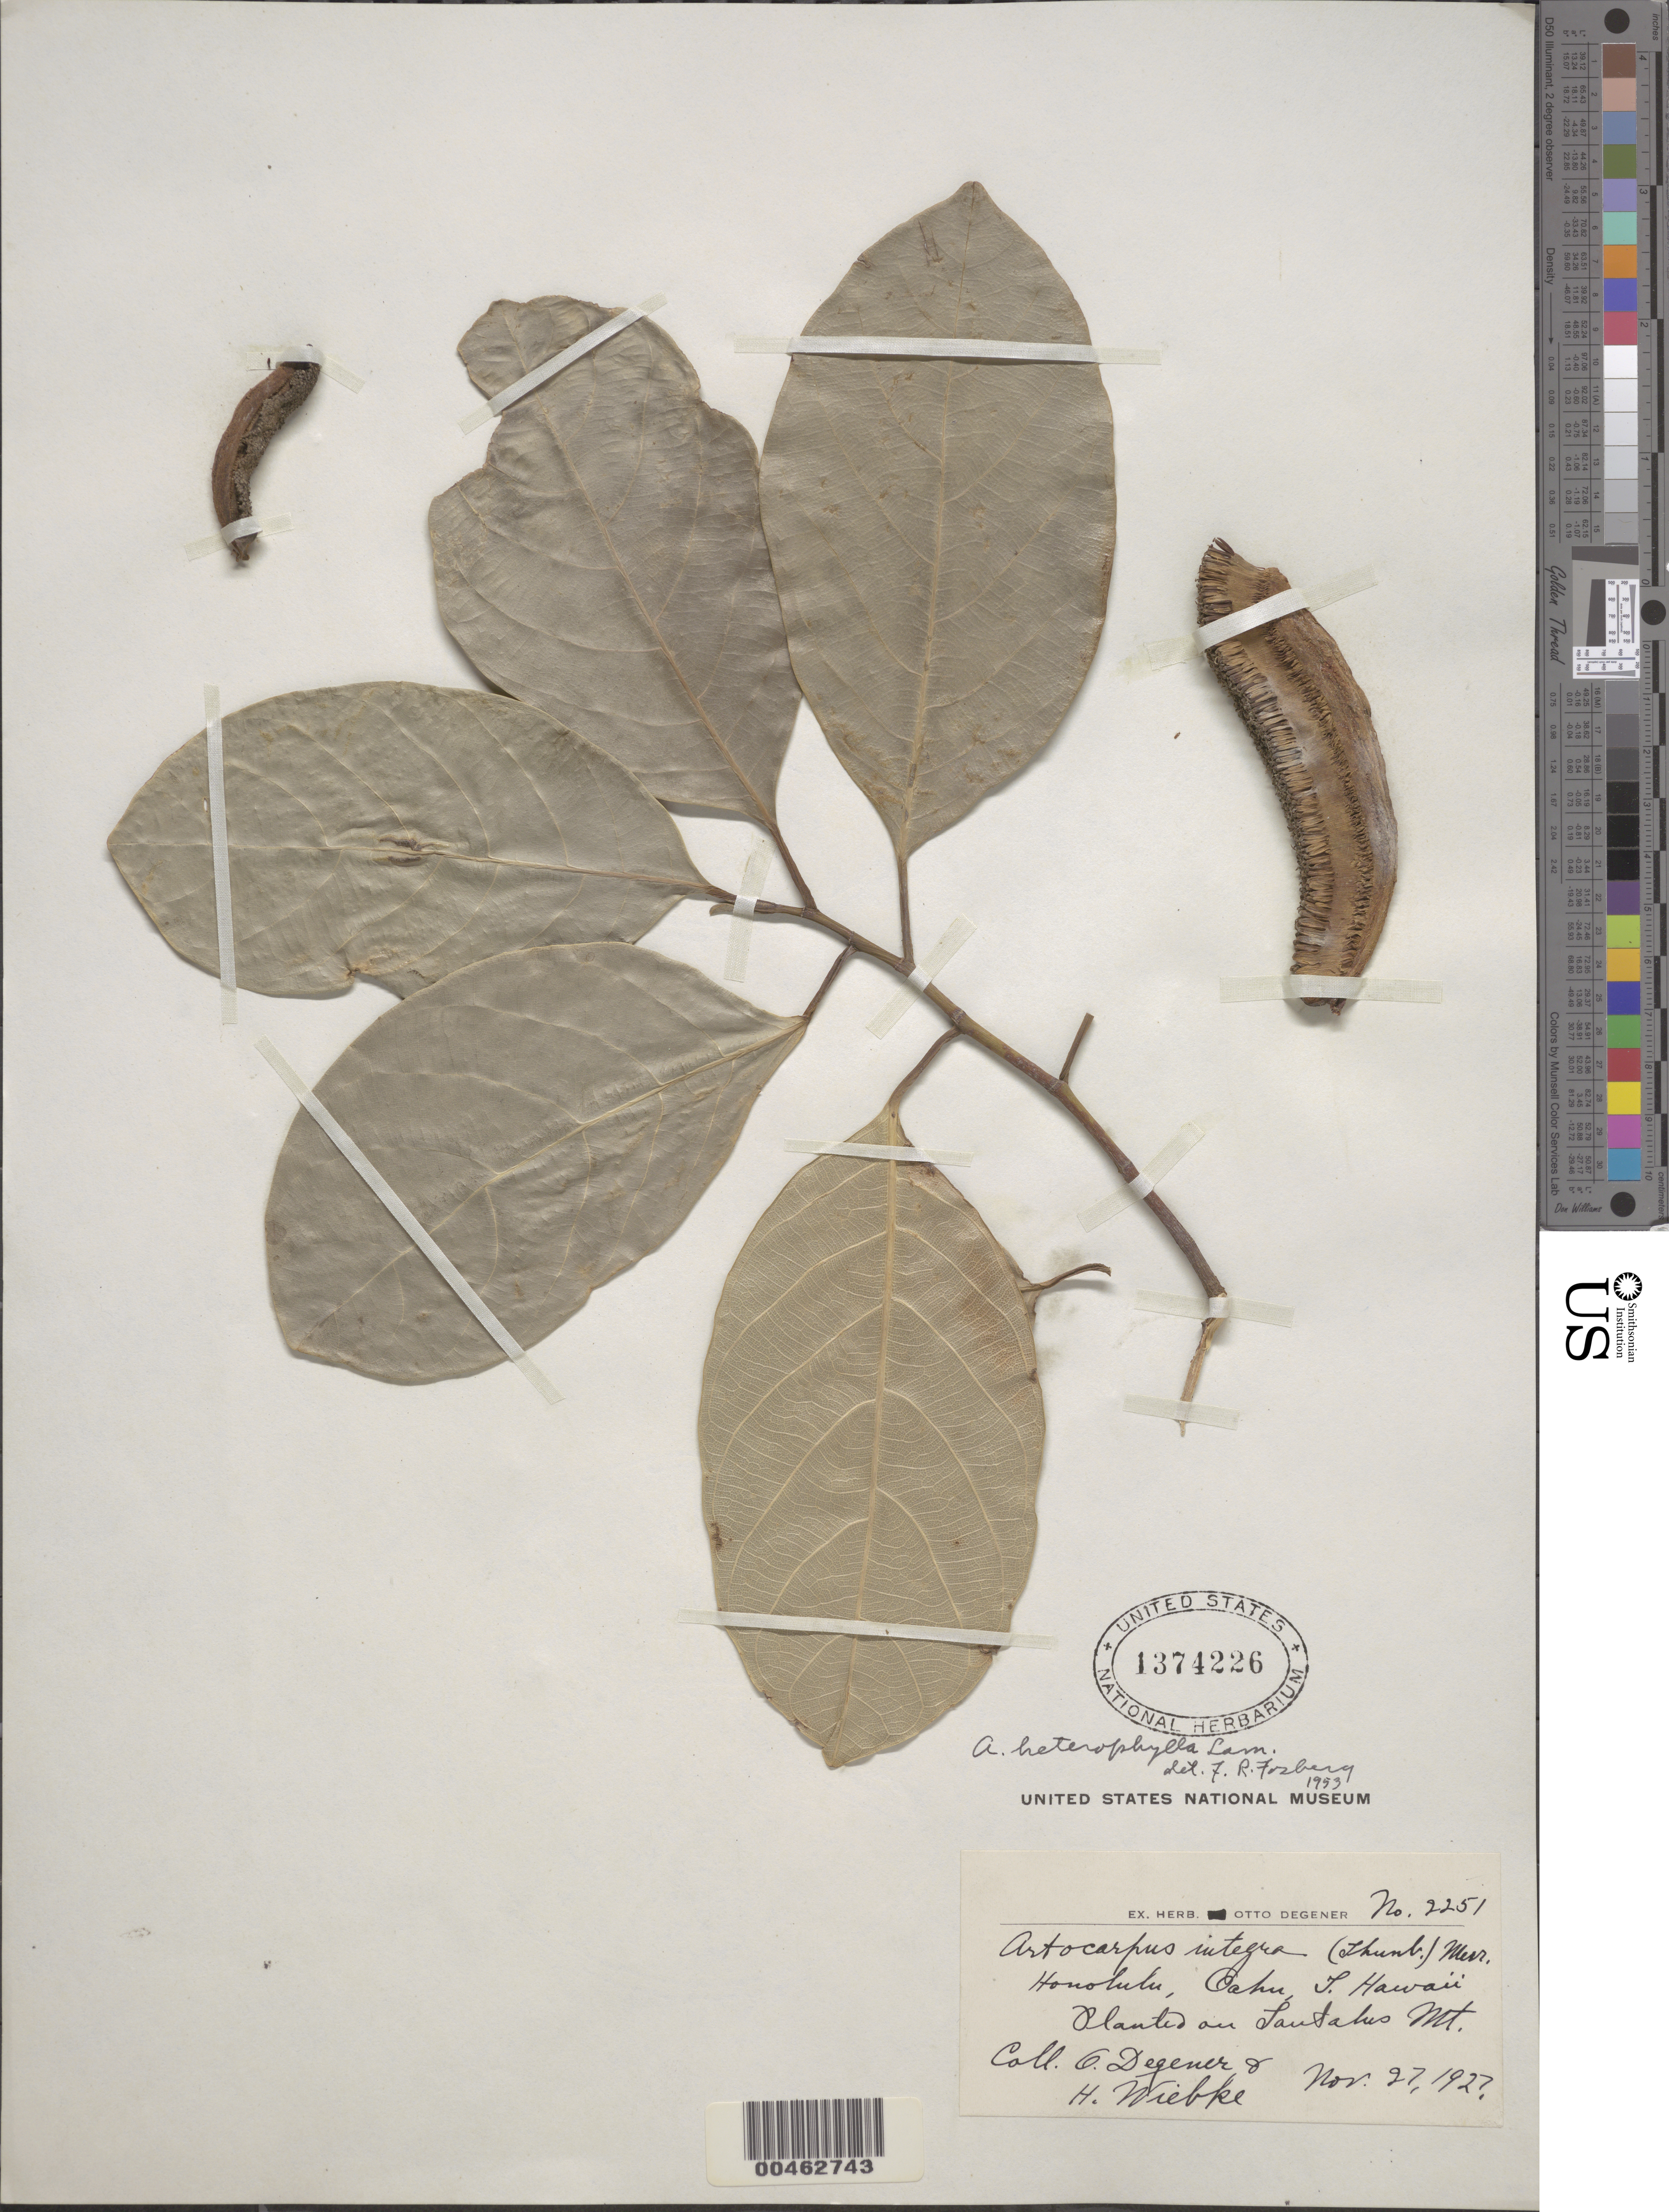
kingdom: Plantae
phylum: Tracheophyta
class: Magnoliopsida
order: Rosales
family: Moraceae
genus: Artocarpus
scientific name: Artocarpus heterophyllus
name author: Lam.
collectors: O. Degener & H. Wiebke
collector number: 2251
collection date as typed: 27 Nov 1927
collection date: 1927-11-27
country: United States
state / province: Hawaii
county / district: Honolulu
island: Oahu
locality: Honolulu, Tantalus Mt.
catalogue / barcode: US 1374226